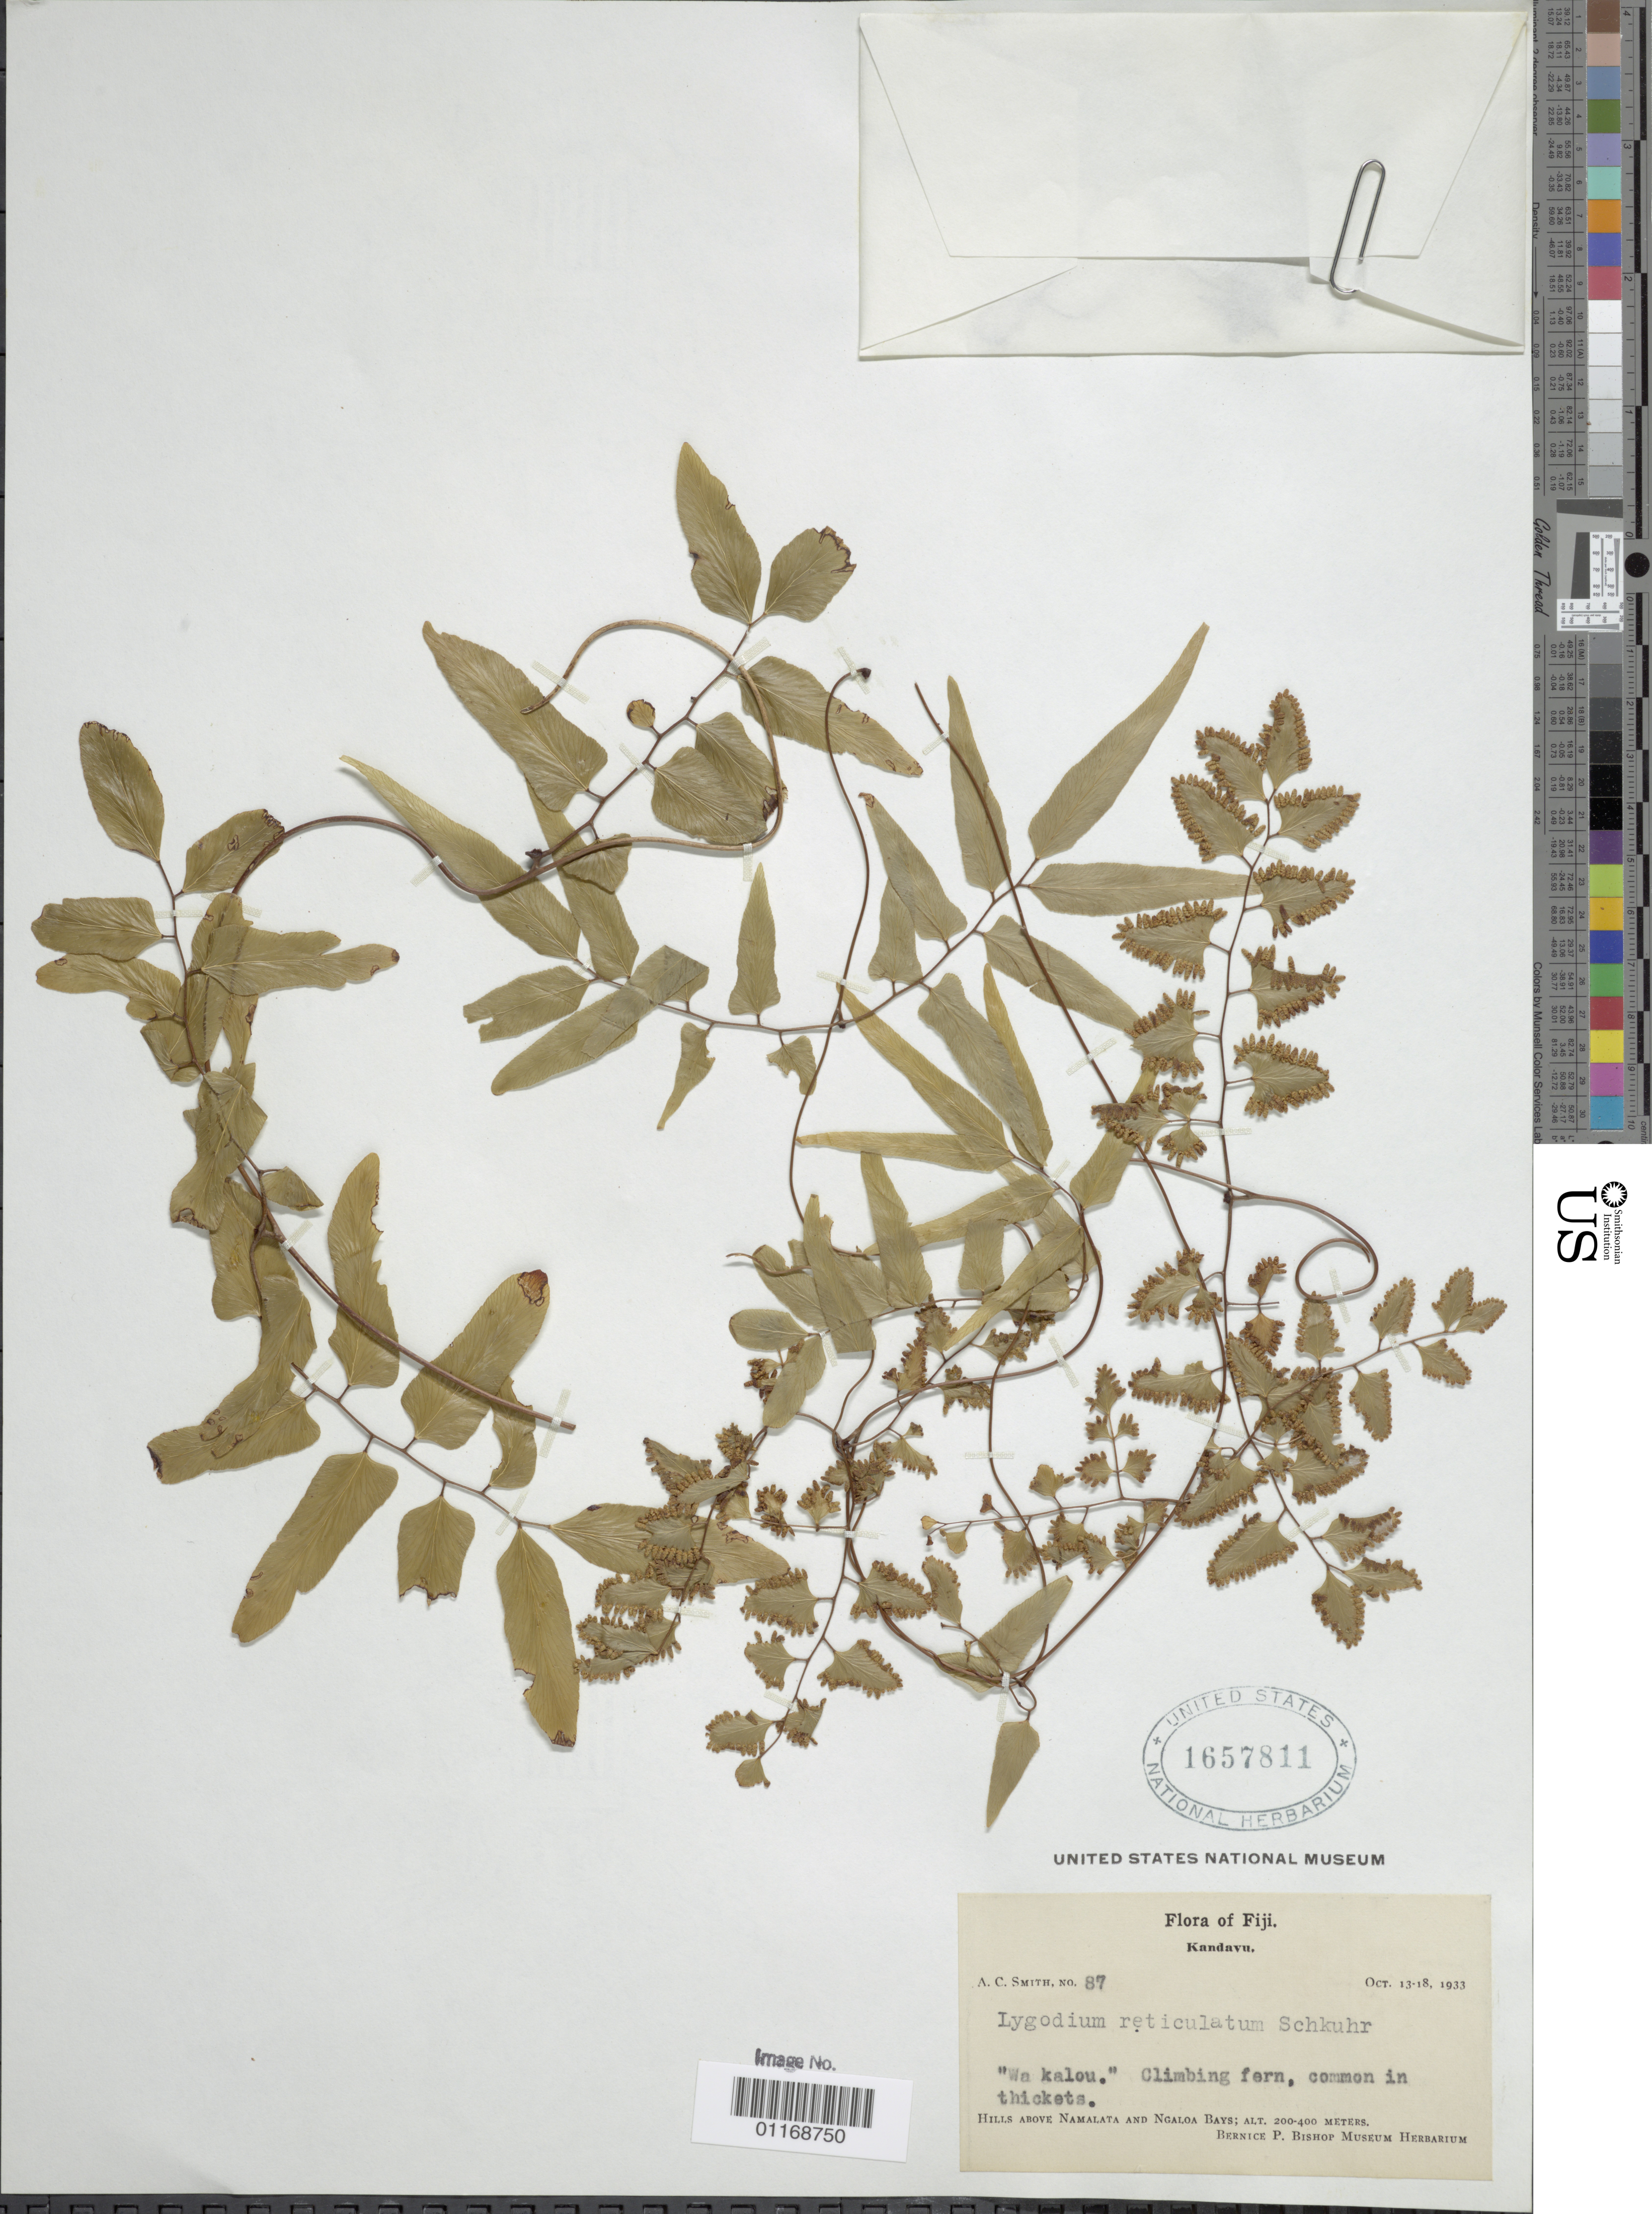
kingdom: Plantae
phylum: Tracheophyta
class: Polypodiopsida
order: Schizaeales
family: Lygodiaceae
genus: Lygodium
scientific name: Lygodium reticulatum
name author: Schkuhr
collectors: A. C. Smith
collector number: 87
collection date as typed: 13 Oct 1933 to 18 Oct 1933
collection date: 1933-10-13/1933-10-18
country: Fiji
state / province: Eastern Division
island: Kadavu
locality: Hills above Namalata and ngaloa bays. [kandavu i. = kadavu i.]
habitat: in thickets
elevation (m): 200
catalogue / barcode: US 1657811